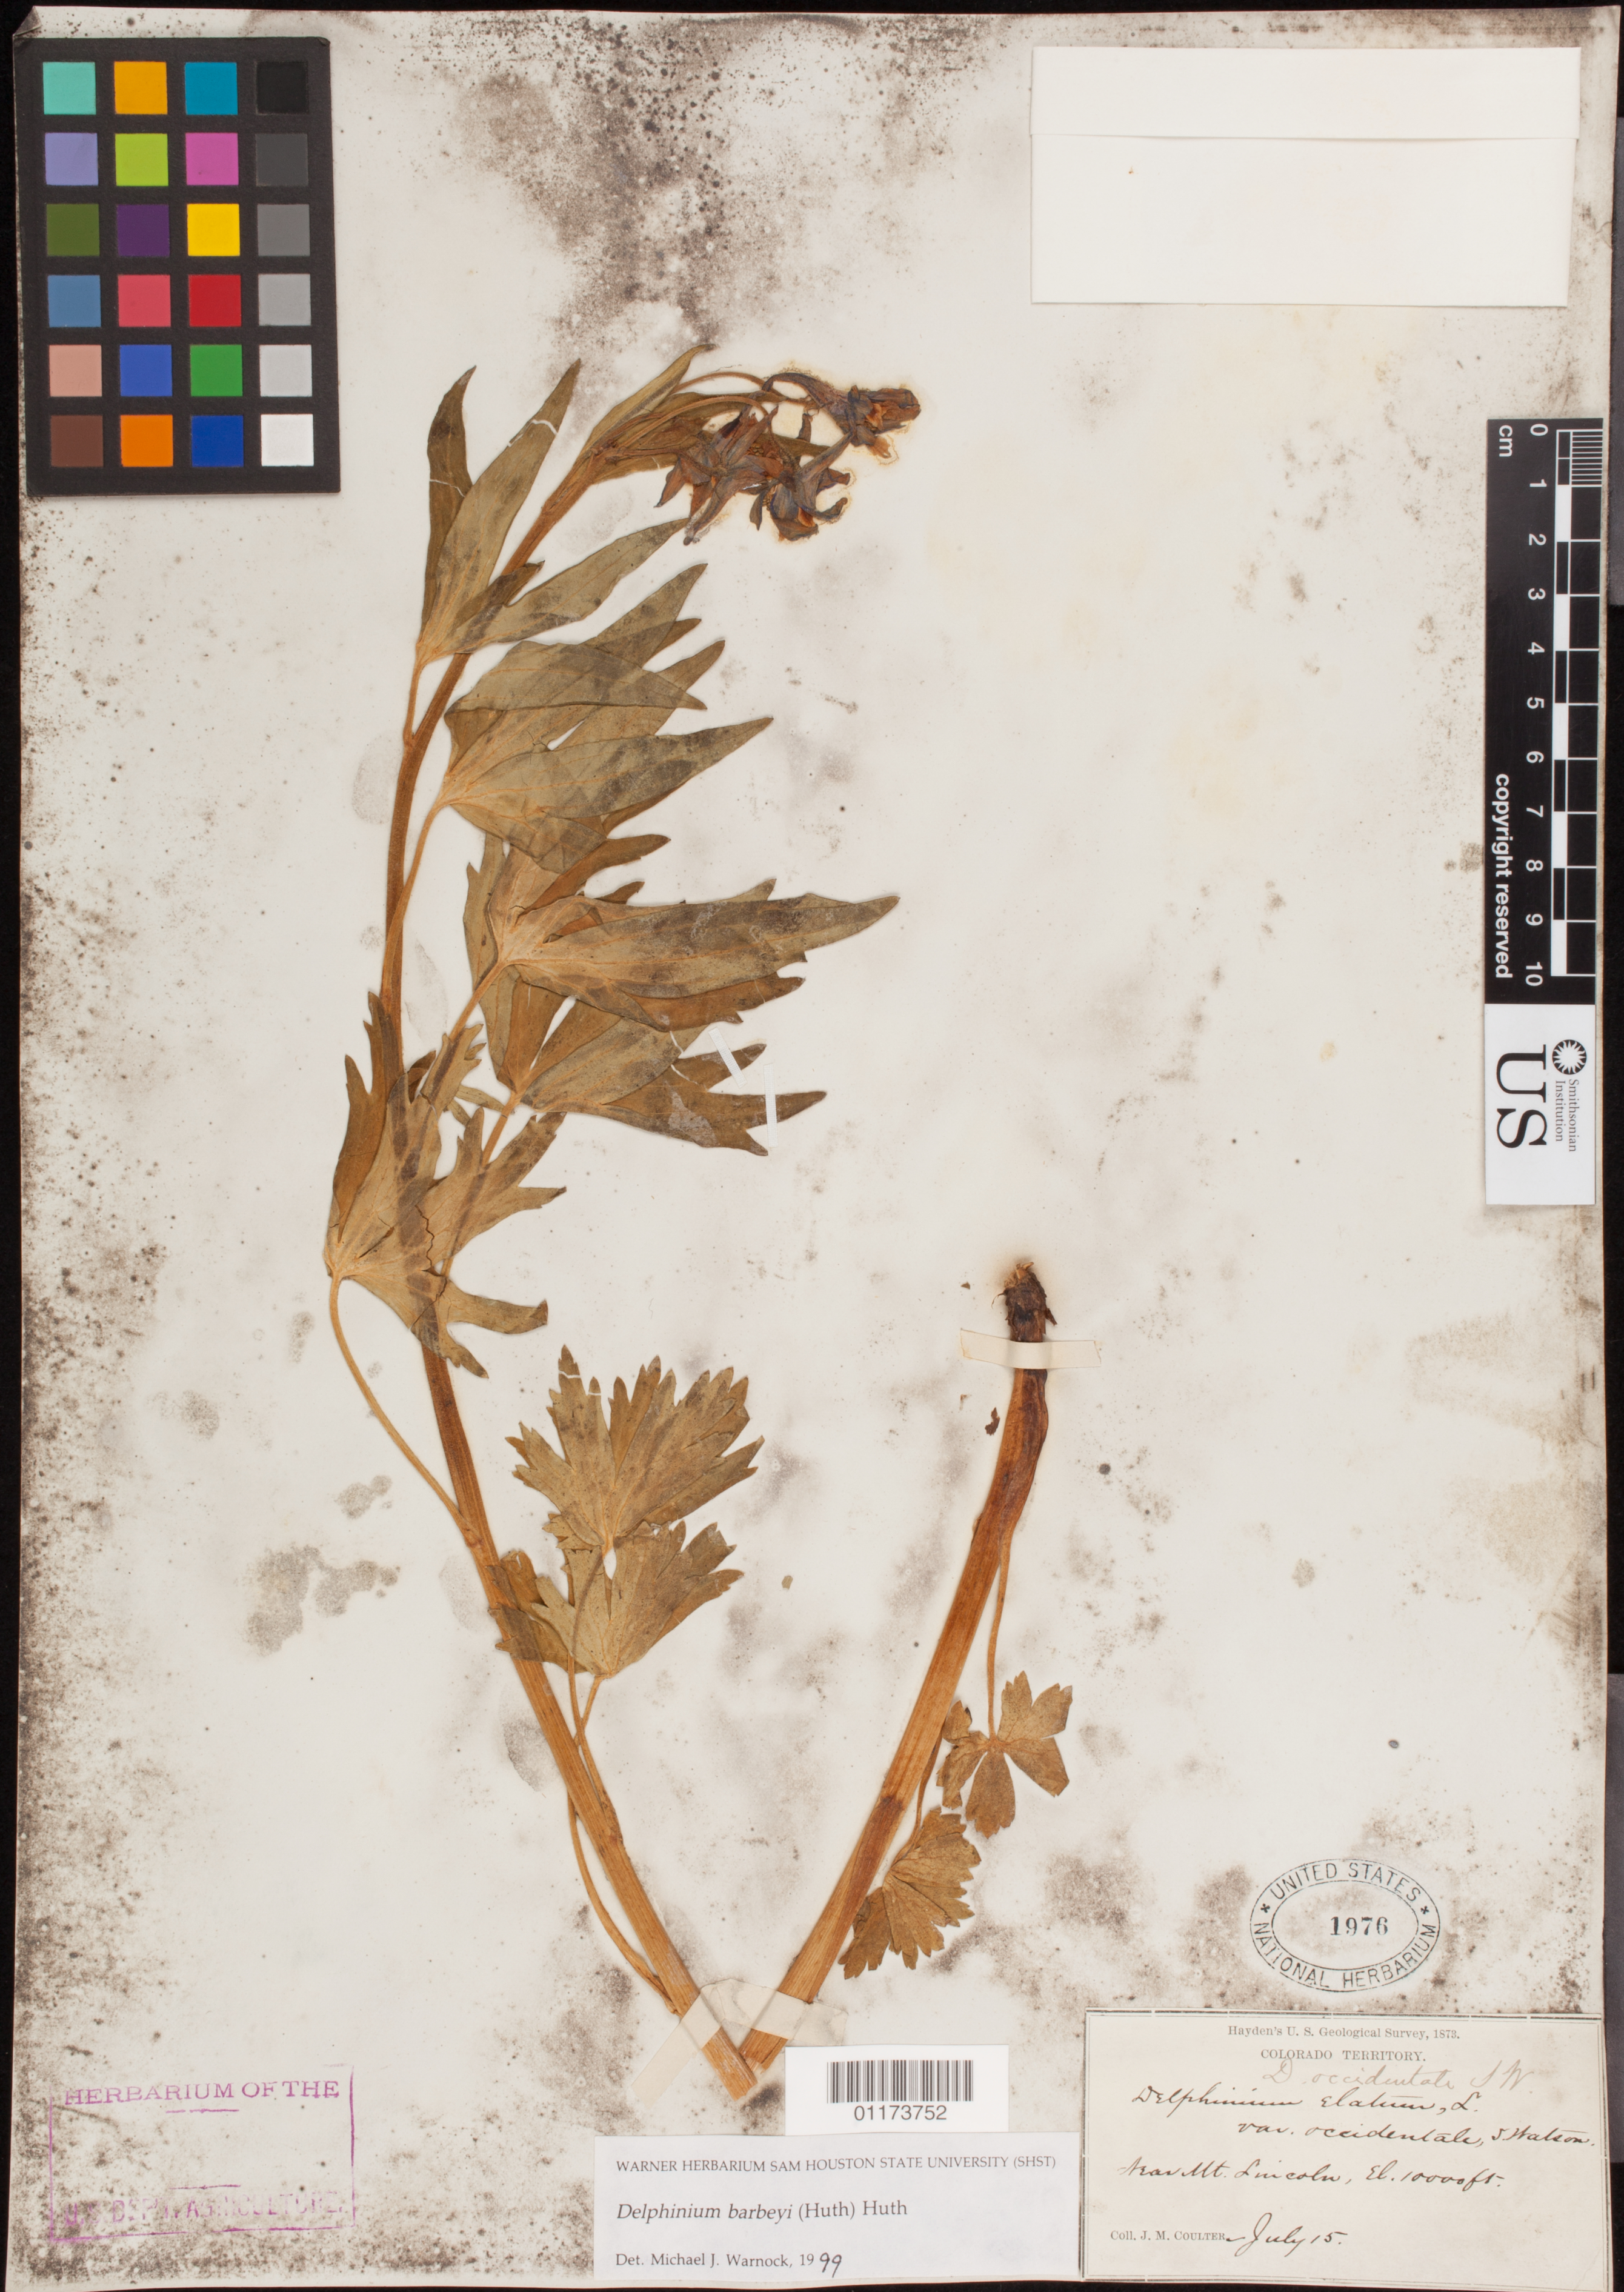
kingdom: Plantae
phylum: Tracheophyta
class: Magnoliopsida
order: Ranunculales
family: Ranunculaceae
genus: Delphinium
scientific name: Delphinium barbeyi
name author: (Huth) Huth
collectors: J. M. Coulter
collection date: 1873-07-15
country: United States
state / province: Colorado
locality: Near Mt. Lincoln.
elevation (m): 3048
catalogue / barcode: US 1976